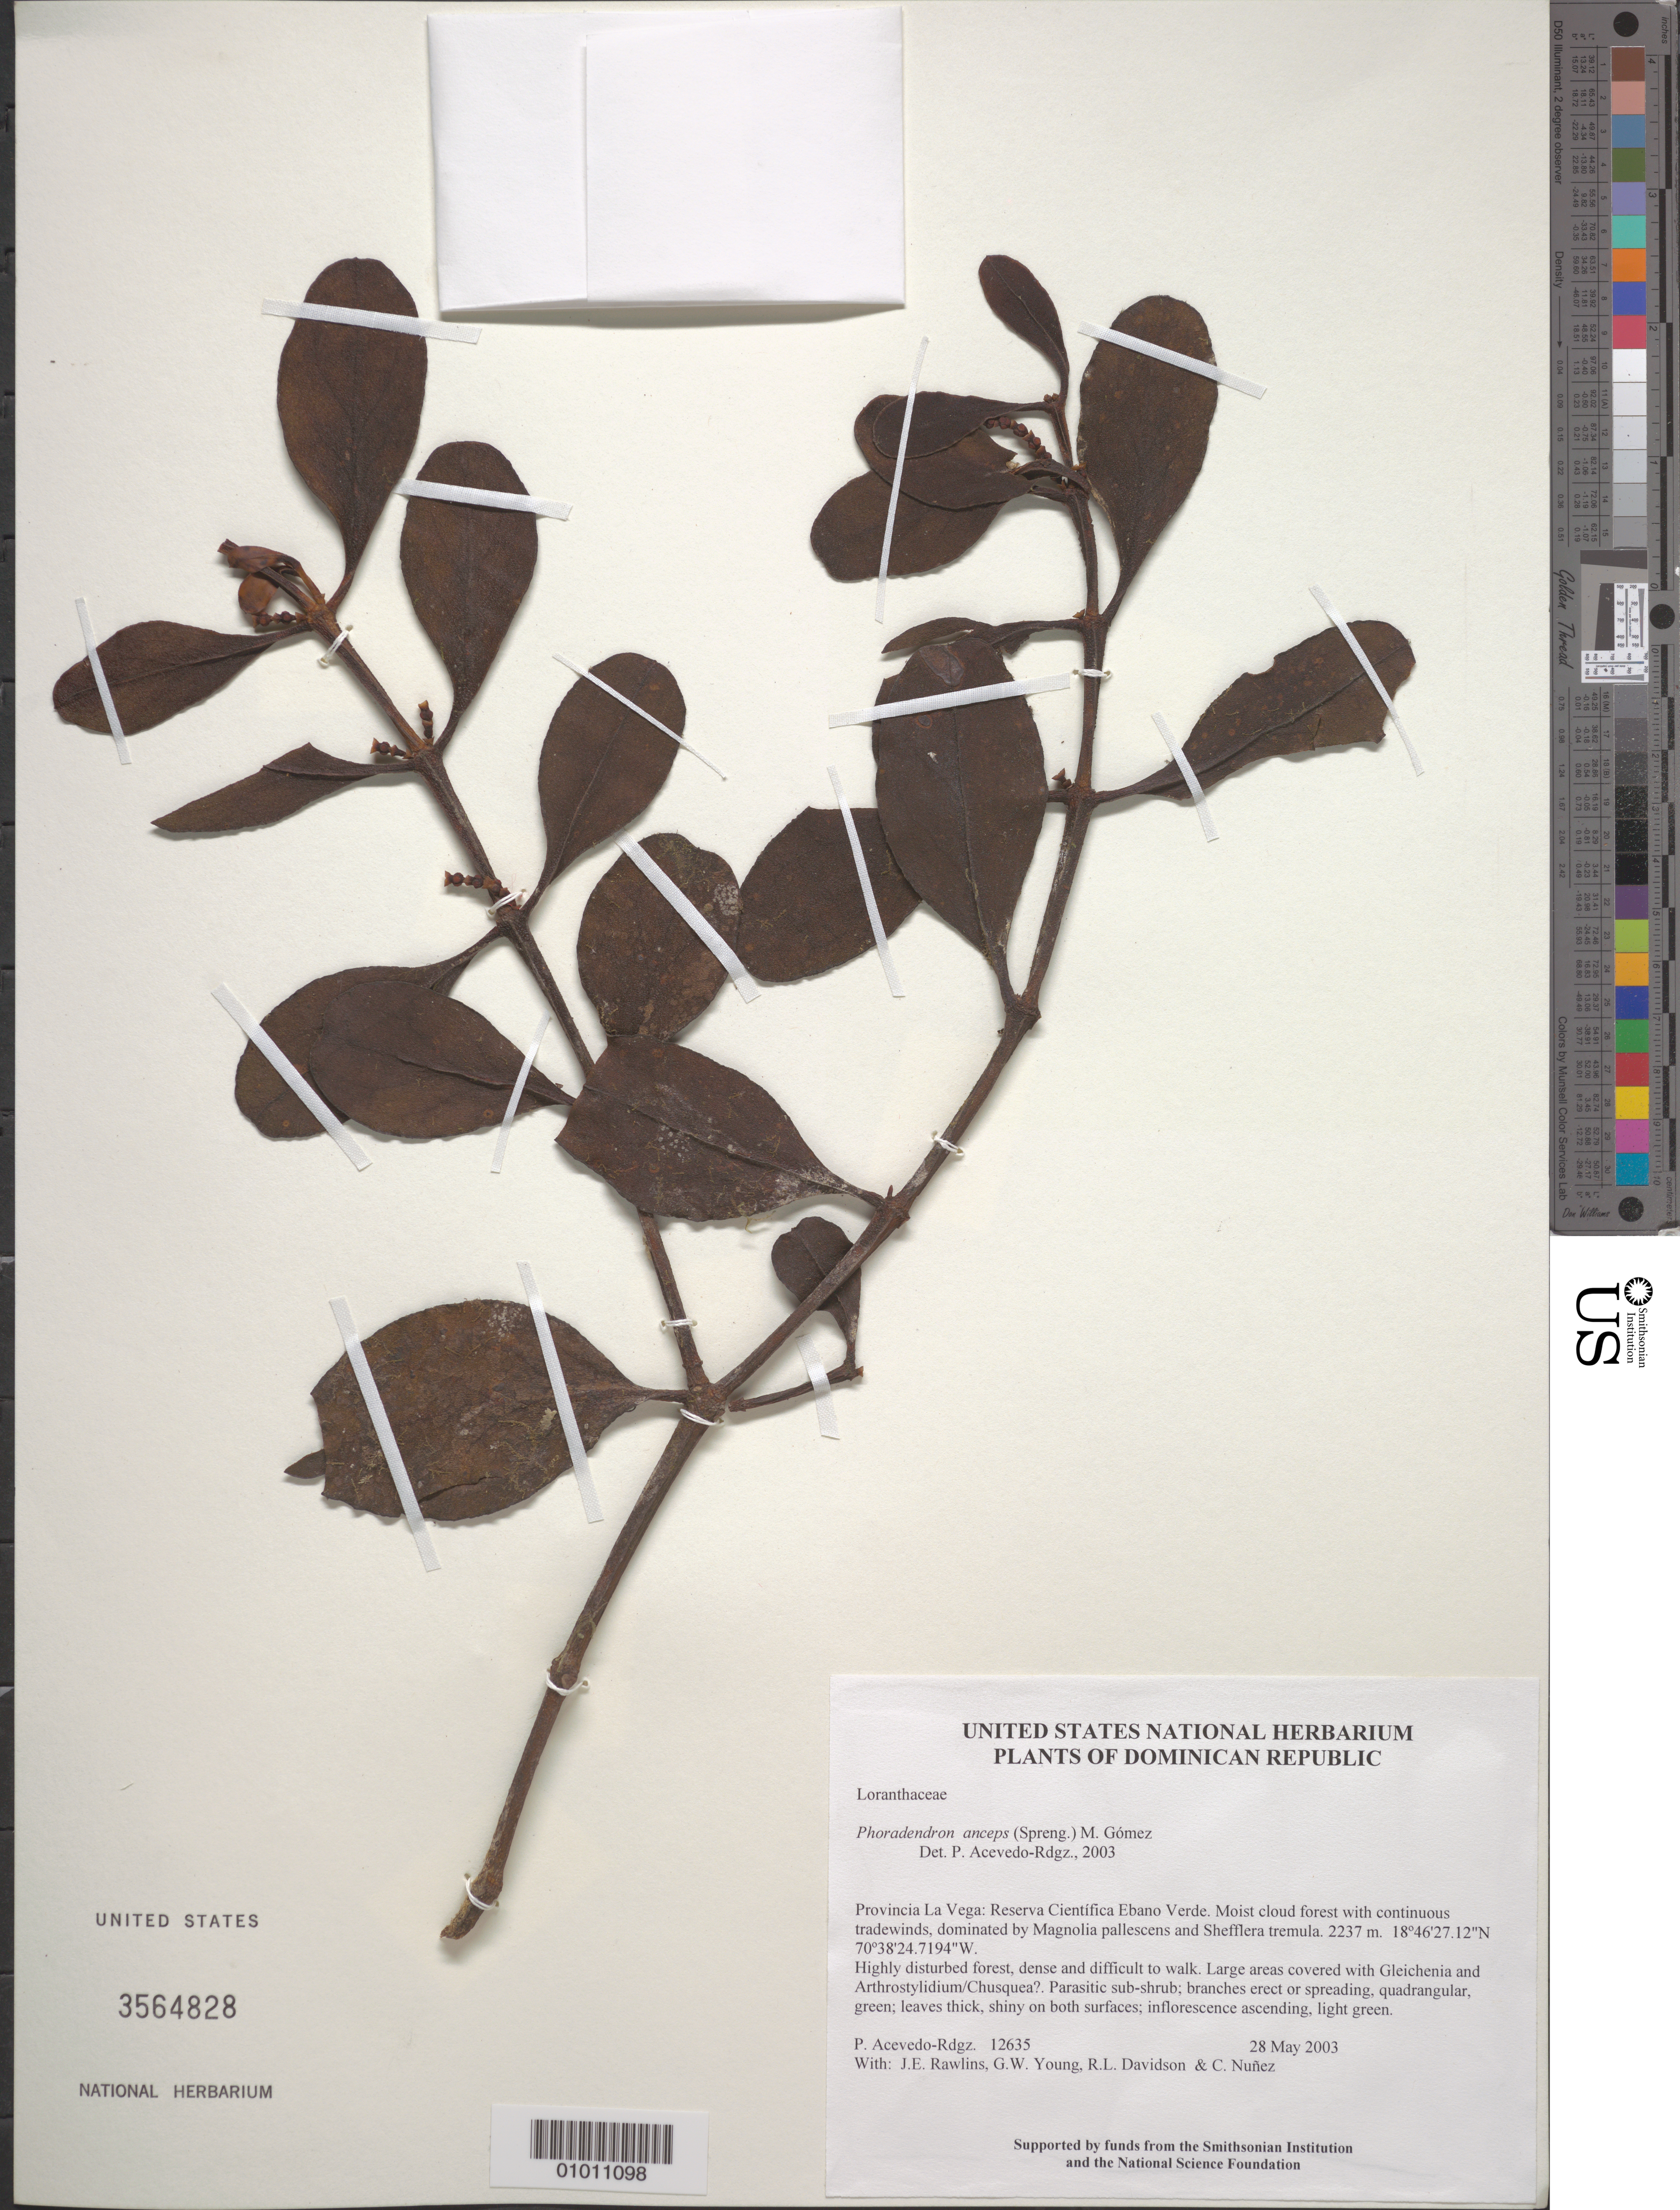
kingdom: Plantae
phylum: Tracheophyta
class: Magnoliopsida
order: Santalales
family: Viscaceae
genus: Phoradendron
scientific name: Phoradendron anceps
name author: (Spreng.) M. Gómez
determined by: Acevedo-Rodríguez, P., (BOT), Smithsonian Institution - National Museum of Natural History (UNITED STATES)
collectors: P. Acevedo-Rodr., J. Rawlins, G. Young, R. Davidson & C. Nunez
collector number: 12635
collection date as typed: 28 May 2003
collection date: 2003-05-28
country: Dominican Republic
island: Hispaniola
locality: Provincia La Vega: Reserva Científica Ebano Verde. Moist cloud forest with continuous tradewinds, dominated by Magnolia pallescens and Shefflera tremula.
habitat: Highly disturbed forest, dense and difficult to walk. Large areas covered with Gleichenia and Arthrostylidium/Chusquea?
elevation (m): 2237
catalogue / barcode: US 3564828